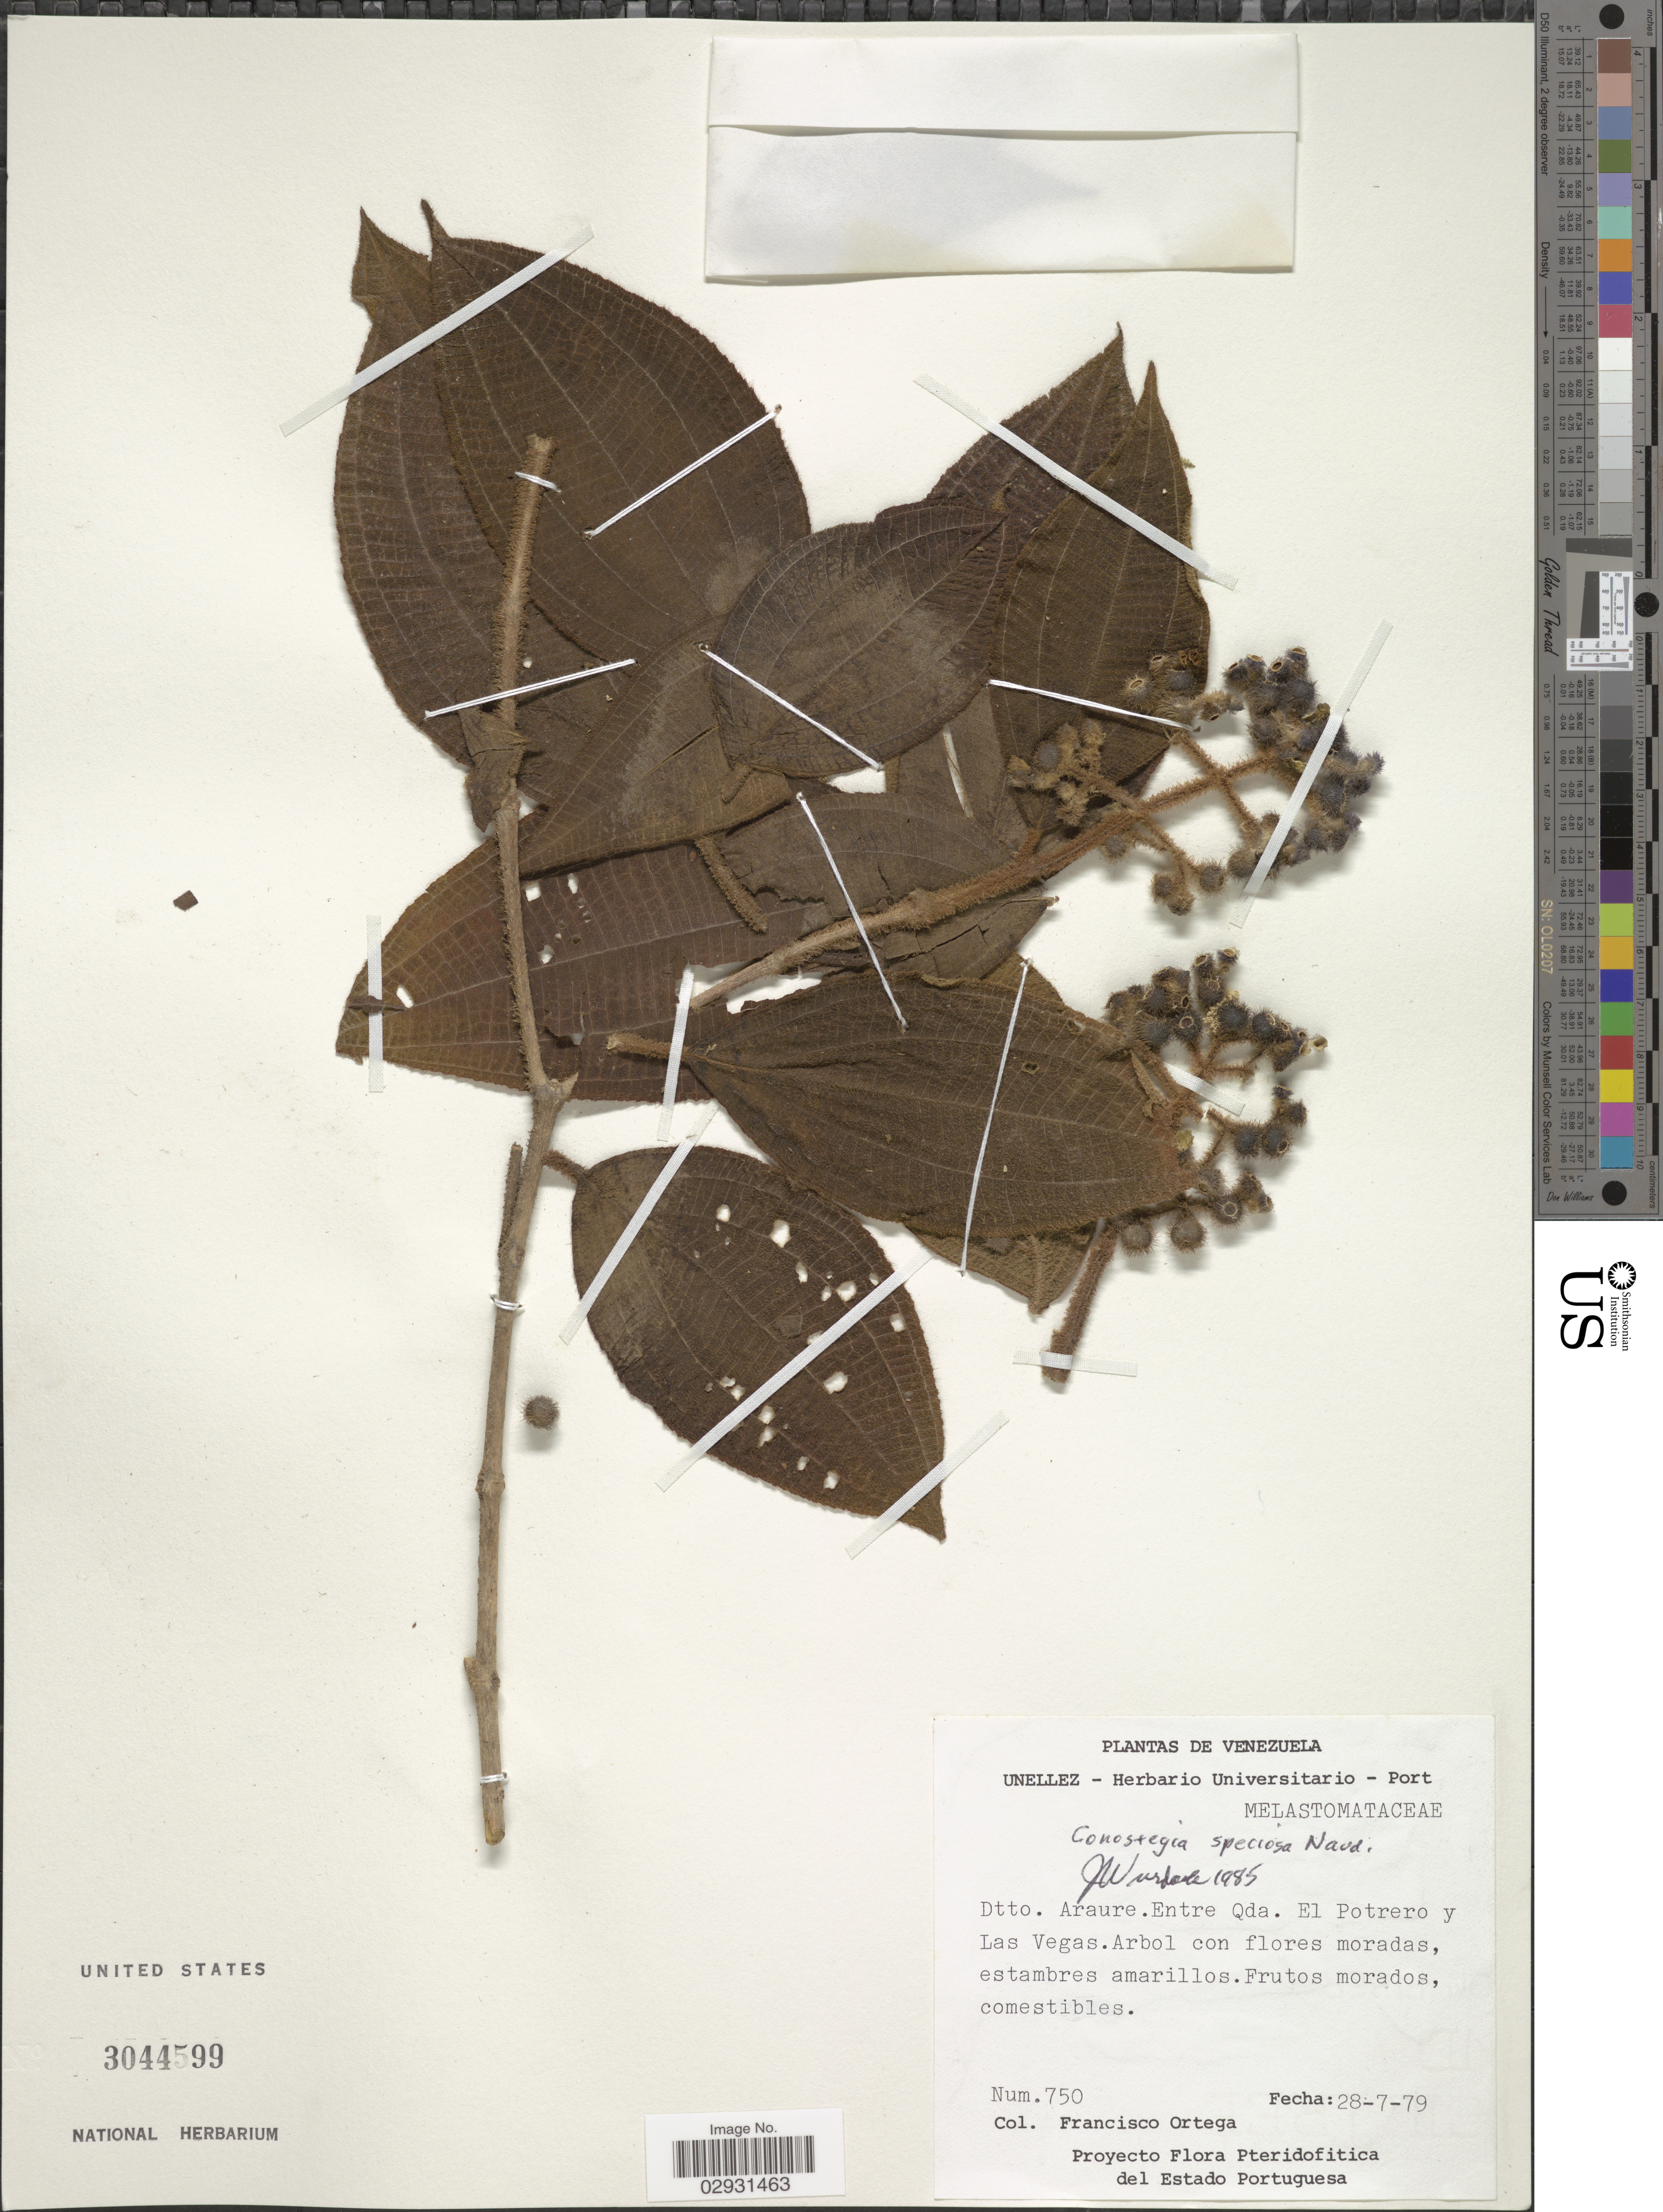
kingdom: Plantae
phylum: Tracheophyta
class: Magnoliopsida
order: Myrtales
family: Melastomataceae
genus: Conostegia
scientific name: Conostegia speciosa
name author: Naudin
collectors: F. J. Ortega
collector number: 750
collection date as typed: Transcribed d/m/y: 28/7/79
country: Venezuela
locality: Dtto, Araure. Entre Qda. El Potrero y Las Vegas.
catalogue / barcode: US 3044599